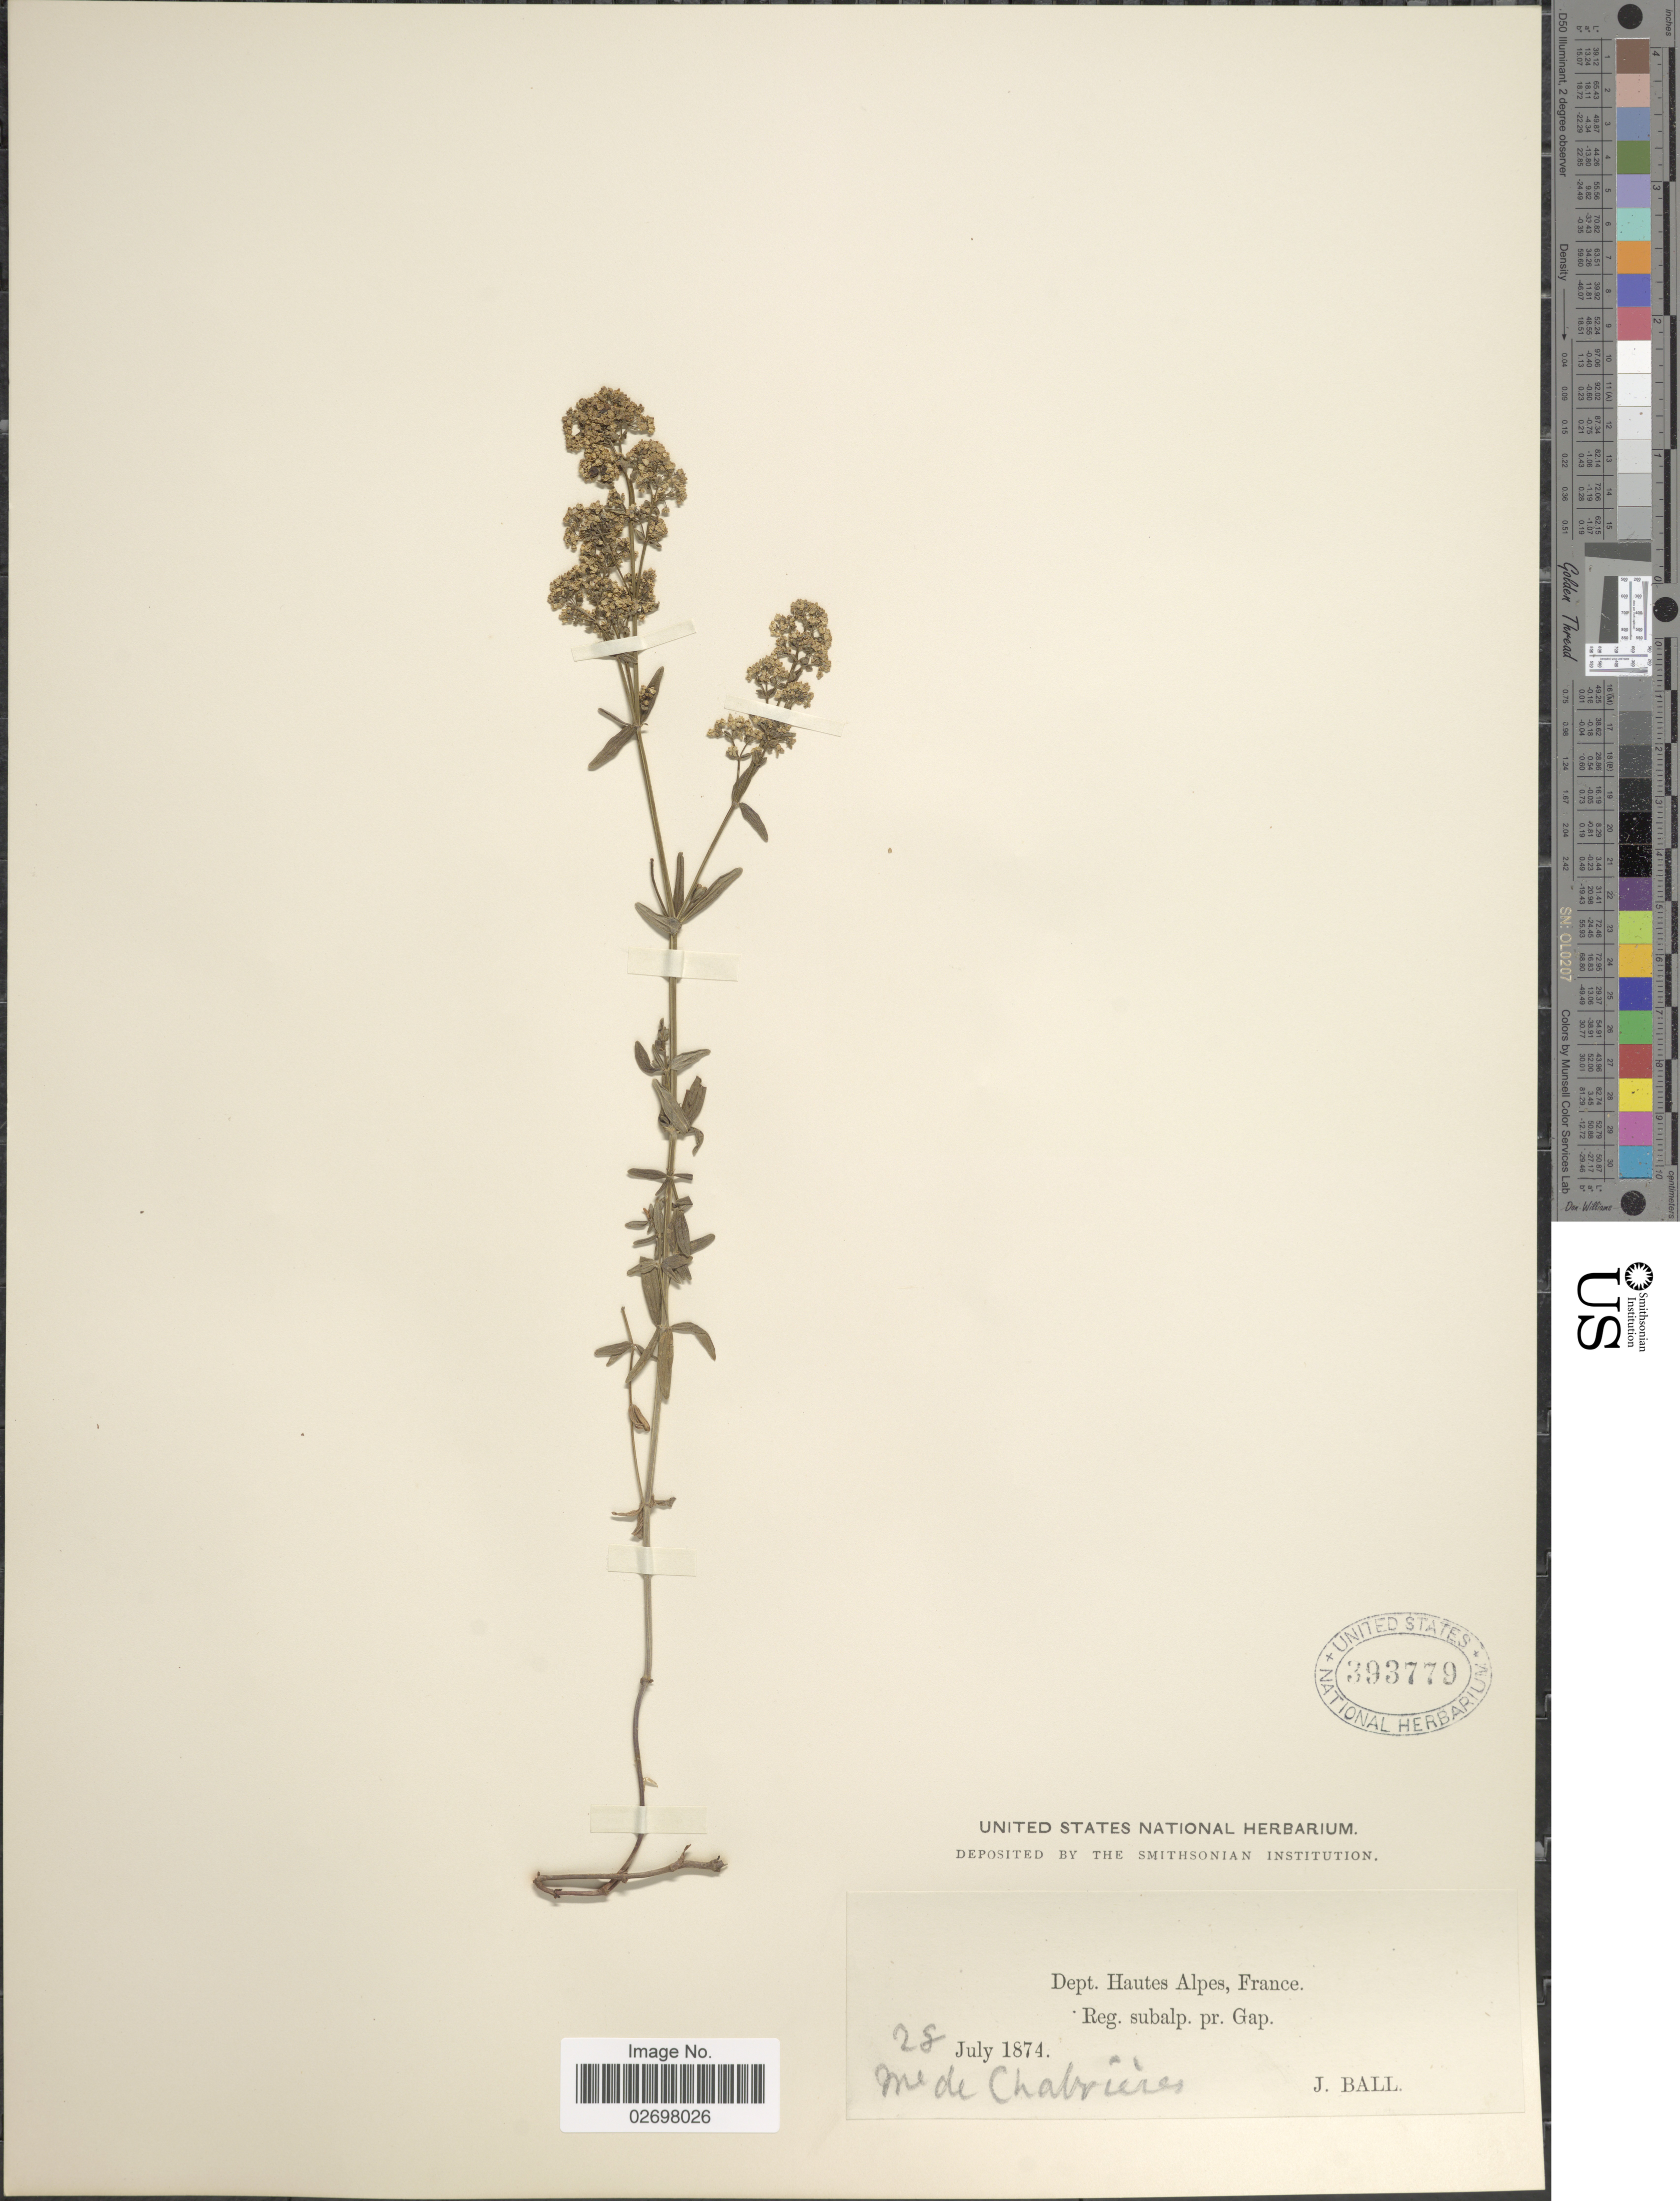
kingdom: Plantae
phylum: Tracheophyta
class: Magnoliopsida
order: Gentianales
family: Rubiaceae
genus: Galium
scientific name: Galium sp.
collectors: J. Ball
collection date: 1874-07-28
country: France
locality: Dept. Hautes Alpes, France, pres Gap, Me de Chabrieres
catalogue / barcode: US 393779